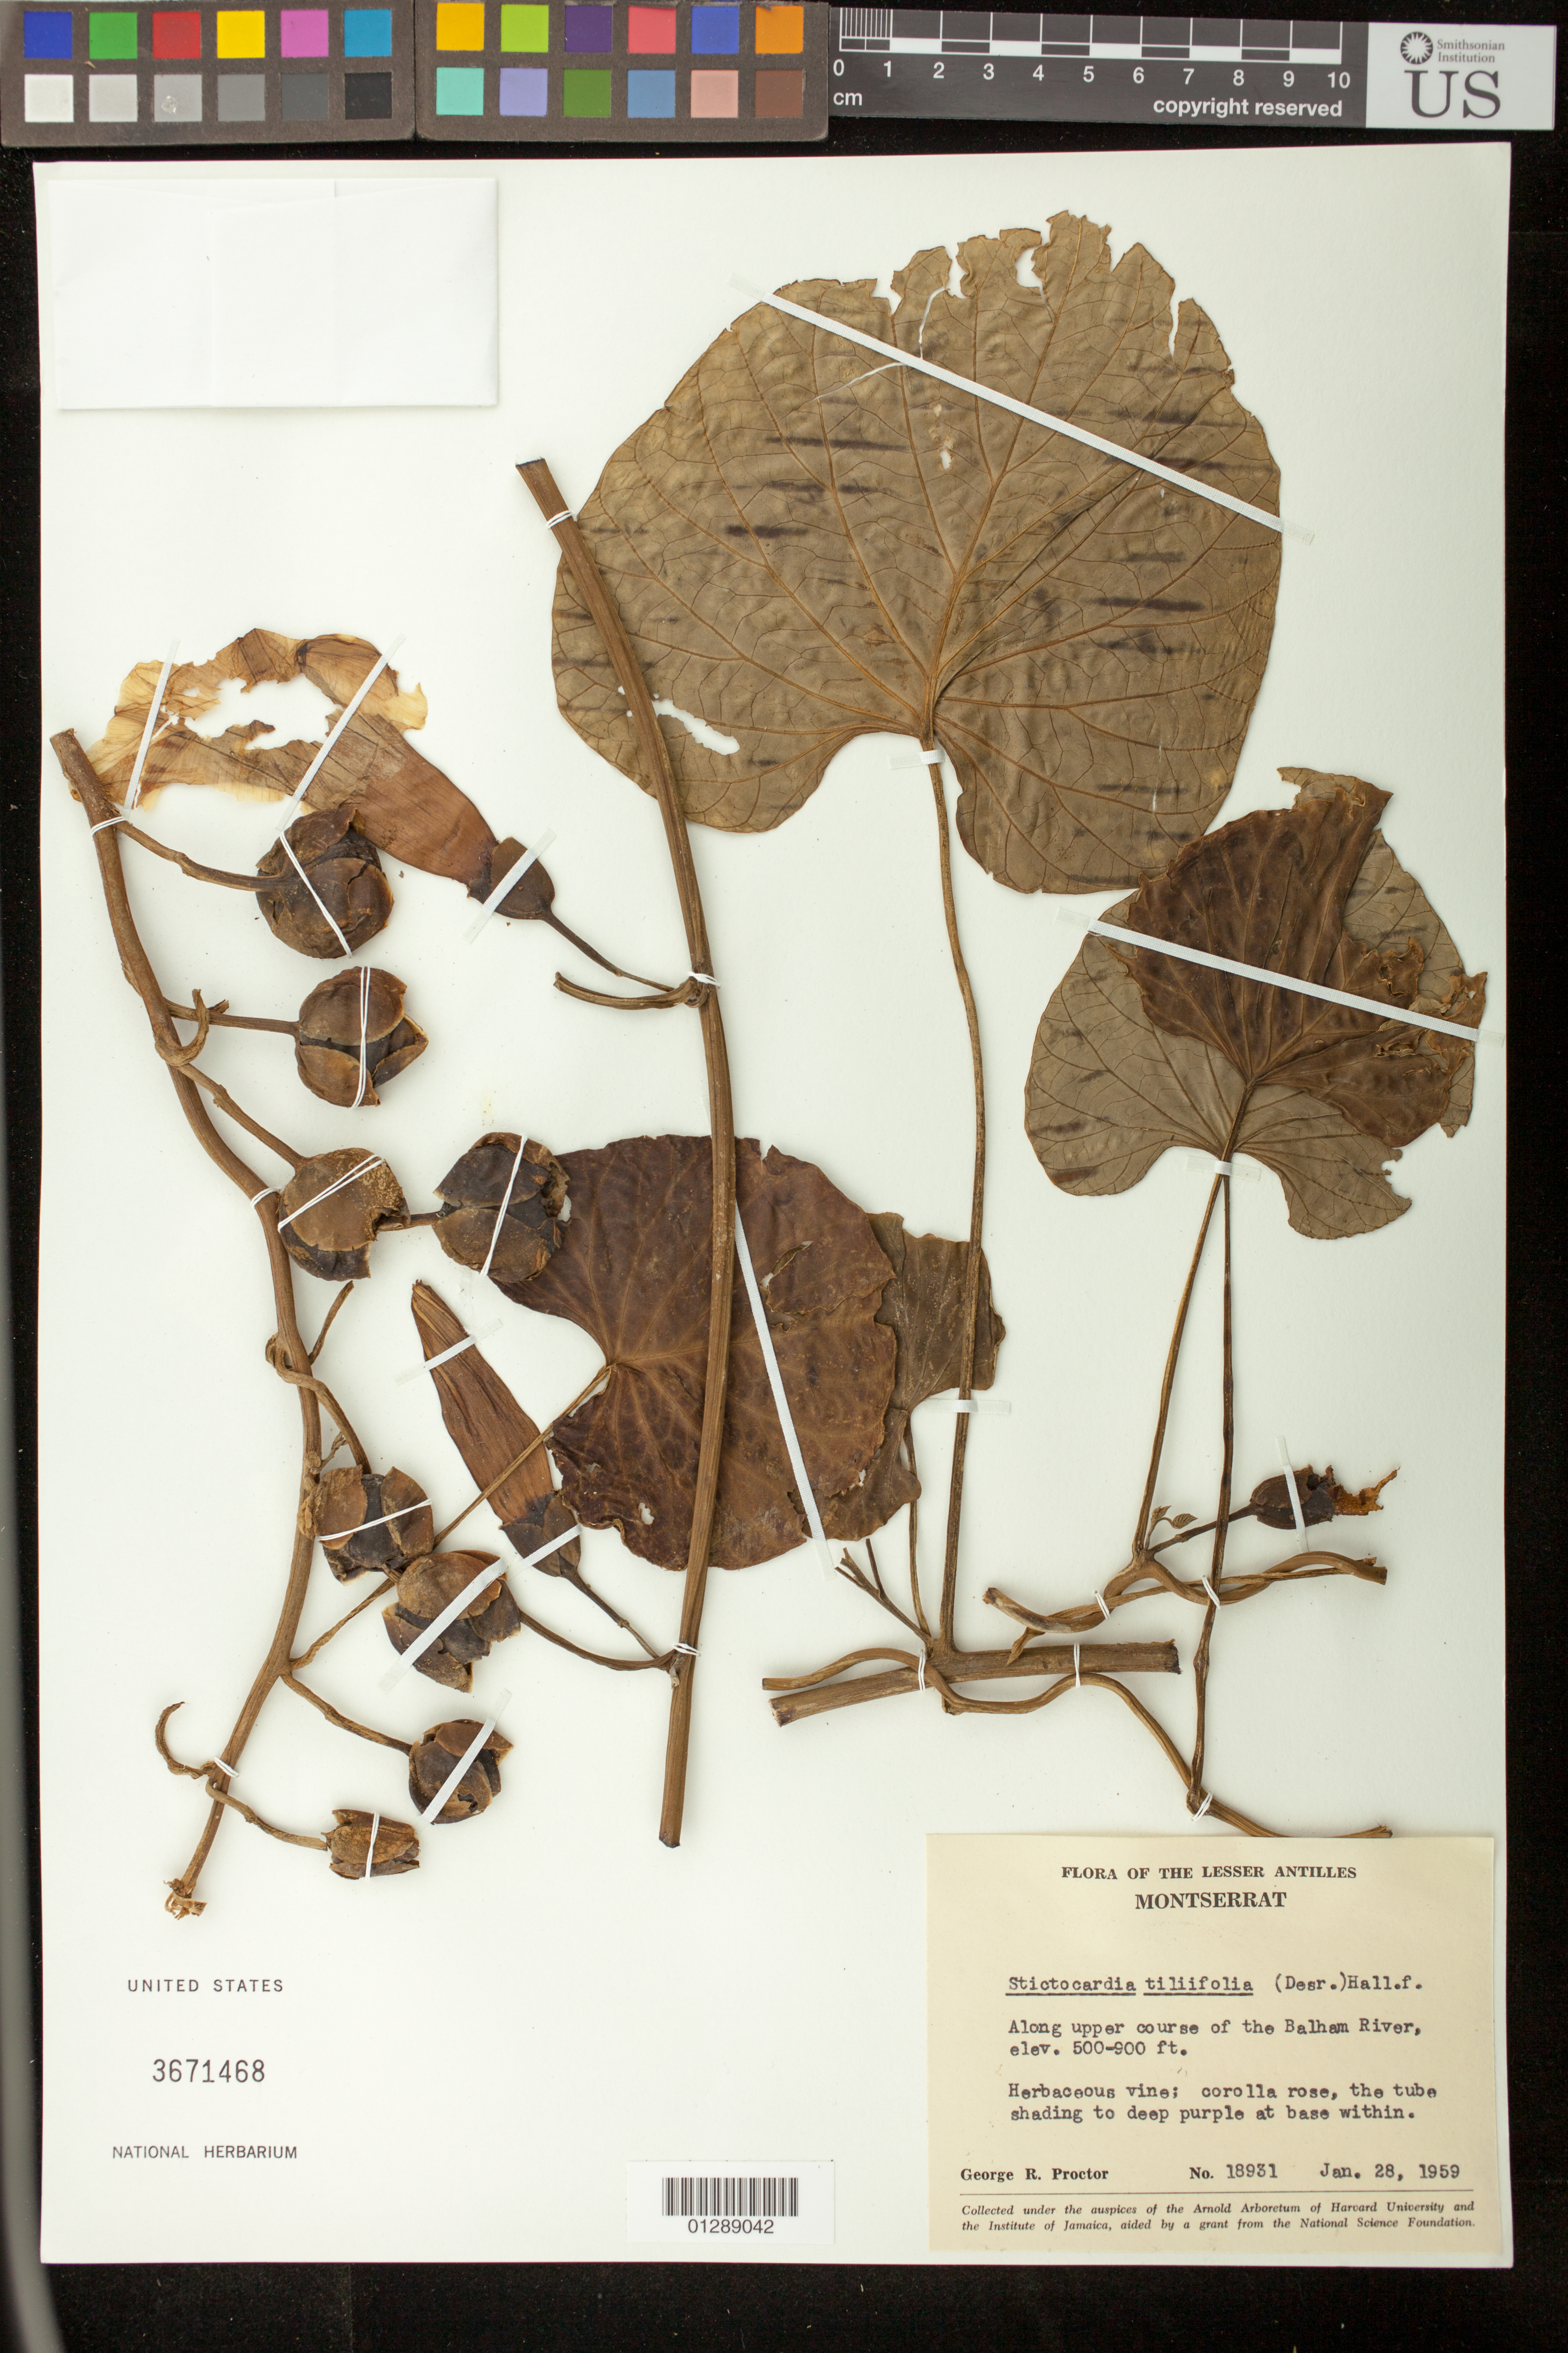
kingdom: Plantae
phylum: Tracheophyta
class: Magnoliopsida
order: Solanales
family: Convolvulaceae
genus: Stictocardia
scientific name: Stictocardia tiliifolia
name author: (Desr.) Hallier f.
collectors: G. R. Proctor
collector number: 18931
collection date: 1959-01-28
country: Montserrat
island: Montserrat I.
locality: Balham River, along upper course.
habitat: Along upper course of river.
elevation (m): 152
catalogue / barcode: US 3671468